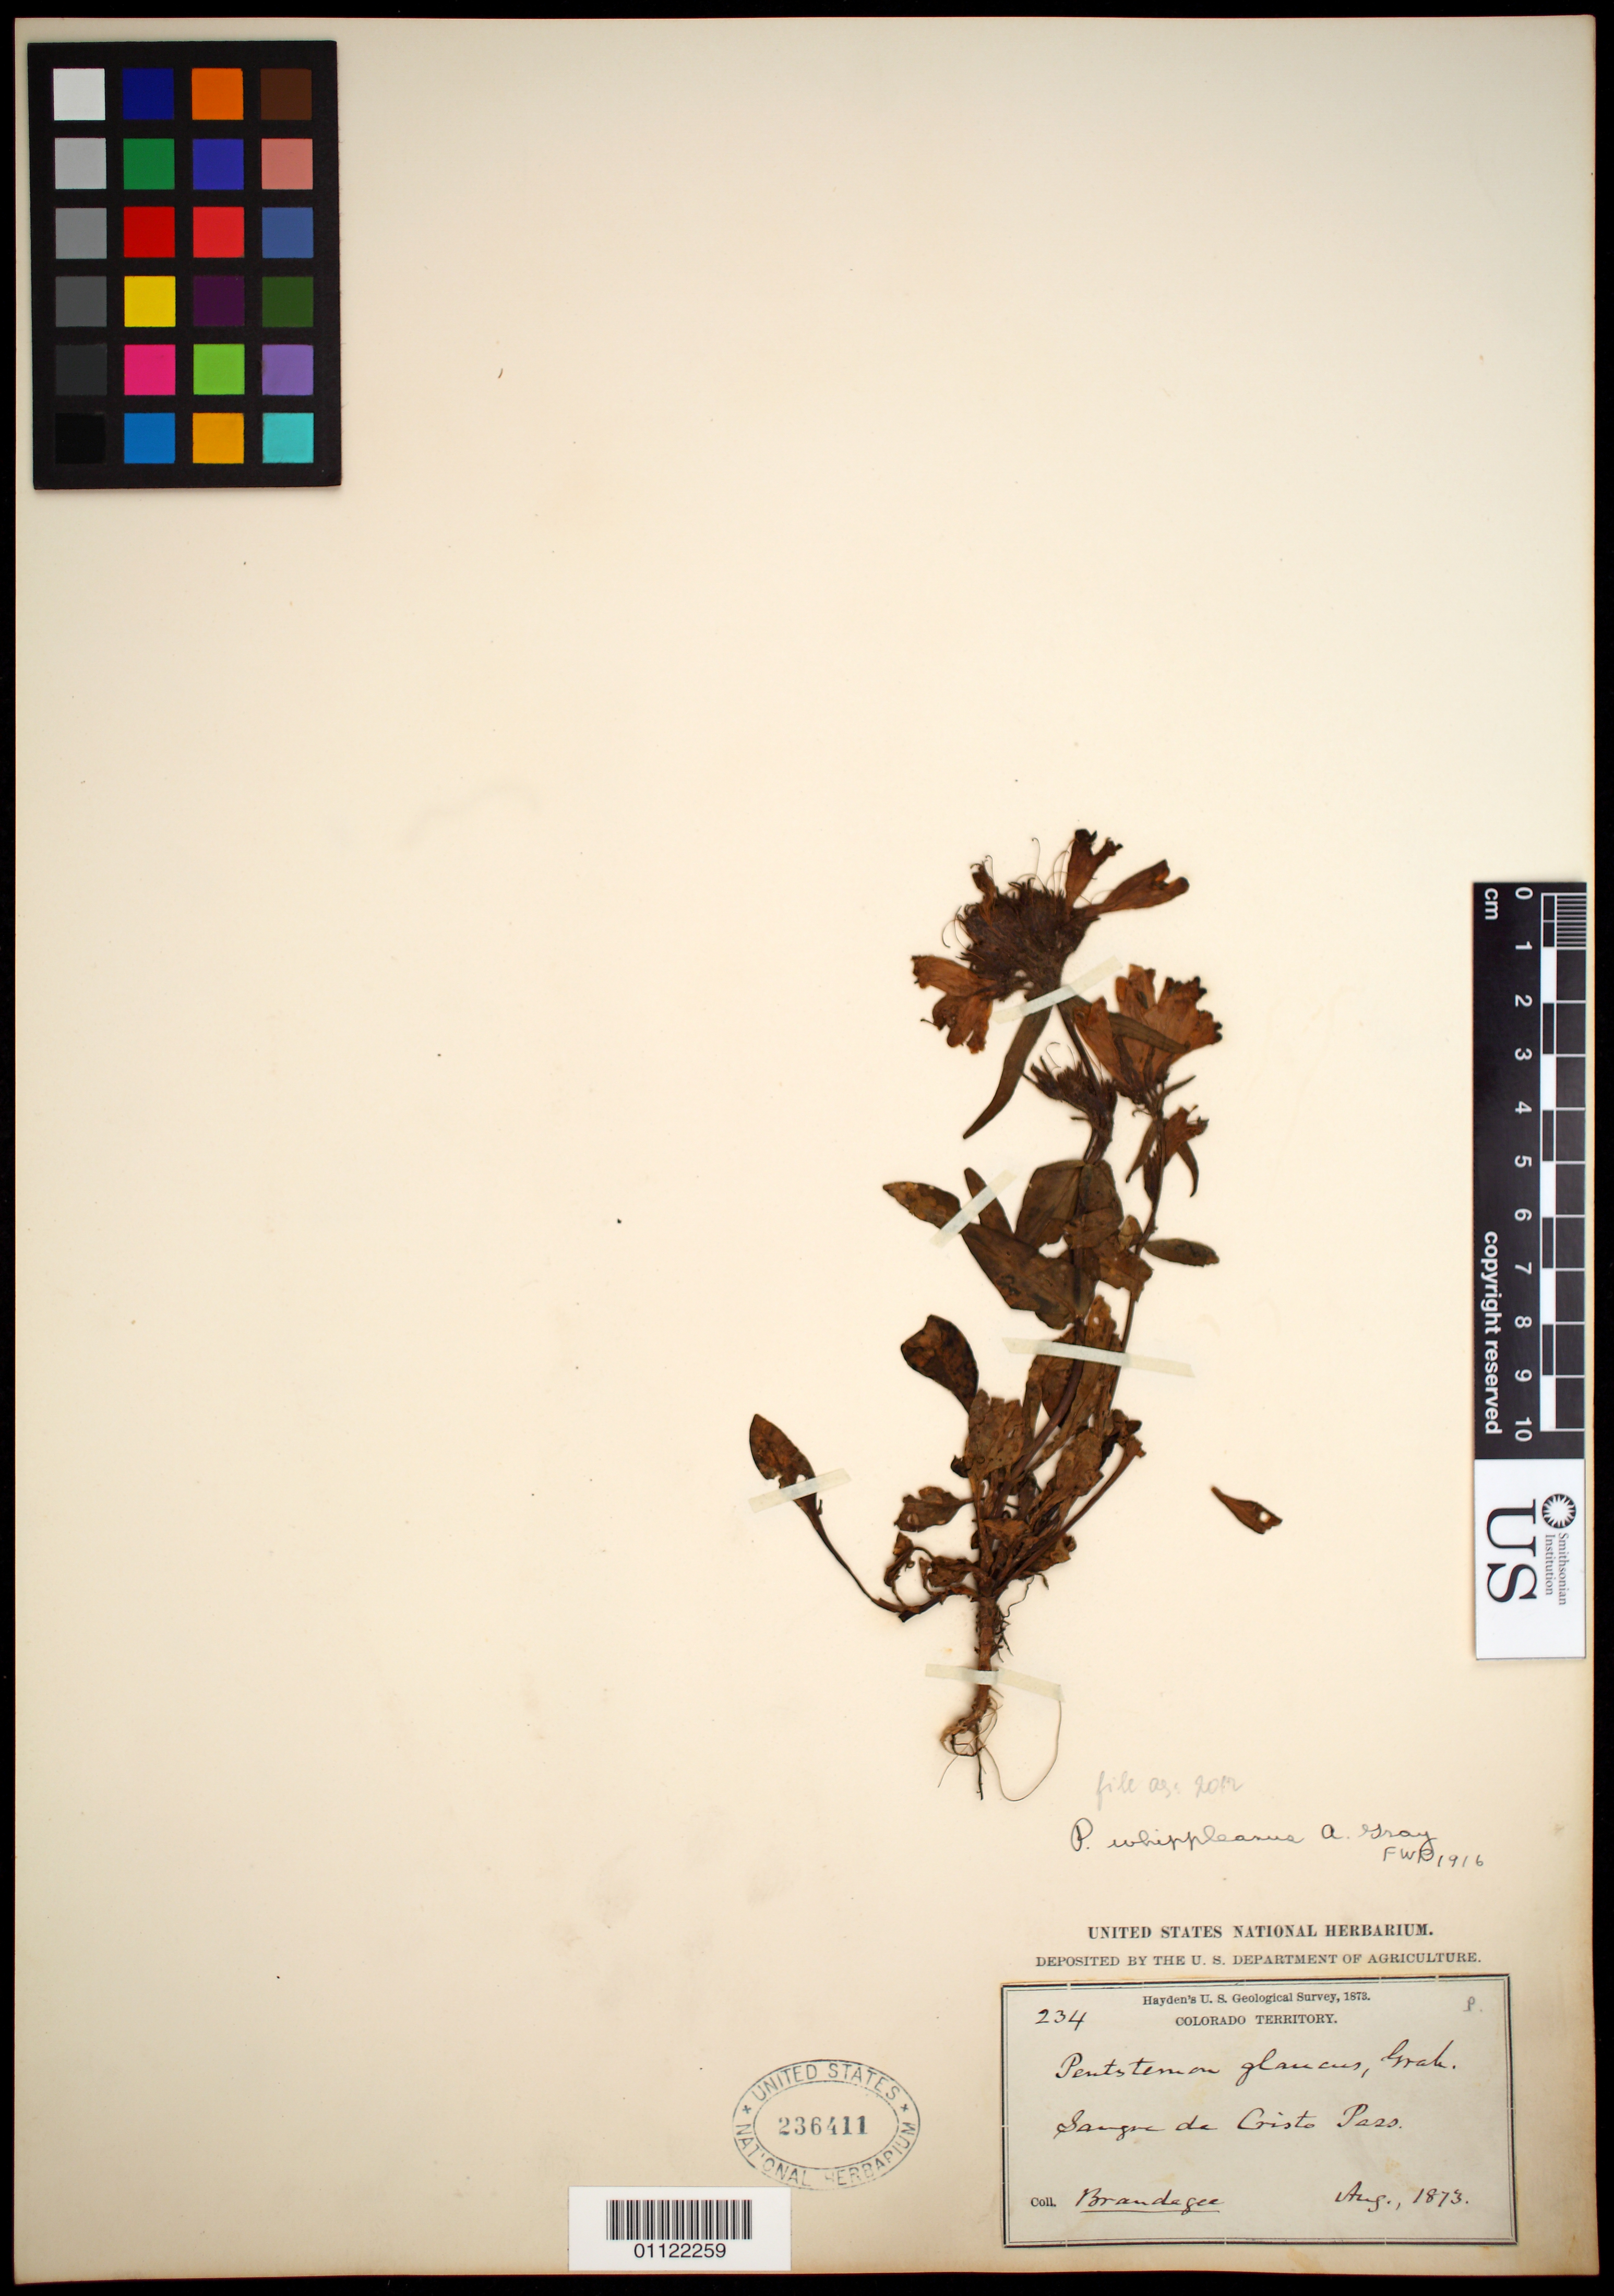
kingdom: Plantae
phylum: Tracheophyta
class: Magnoliopsida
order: Lamiales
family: Plantaginaceae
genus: Penstemon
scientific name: Penstemon whippleanus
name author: A. Gray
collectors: -- Brandegee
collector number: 234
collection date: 1873-08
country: United States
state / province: Colorado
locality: Cangre de Cristo Pass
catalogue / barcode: US 236411